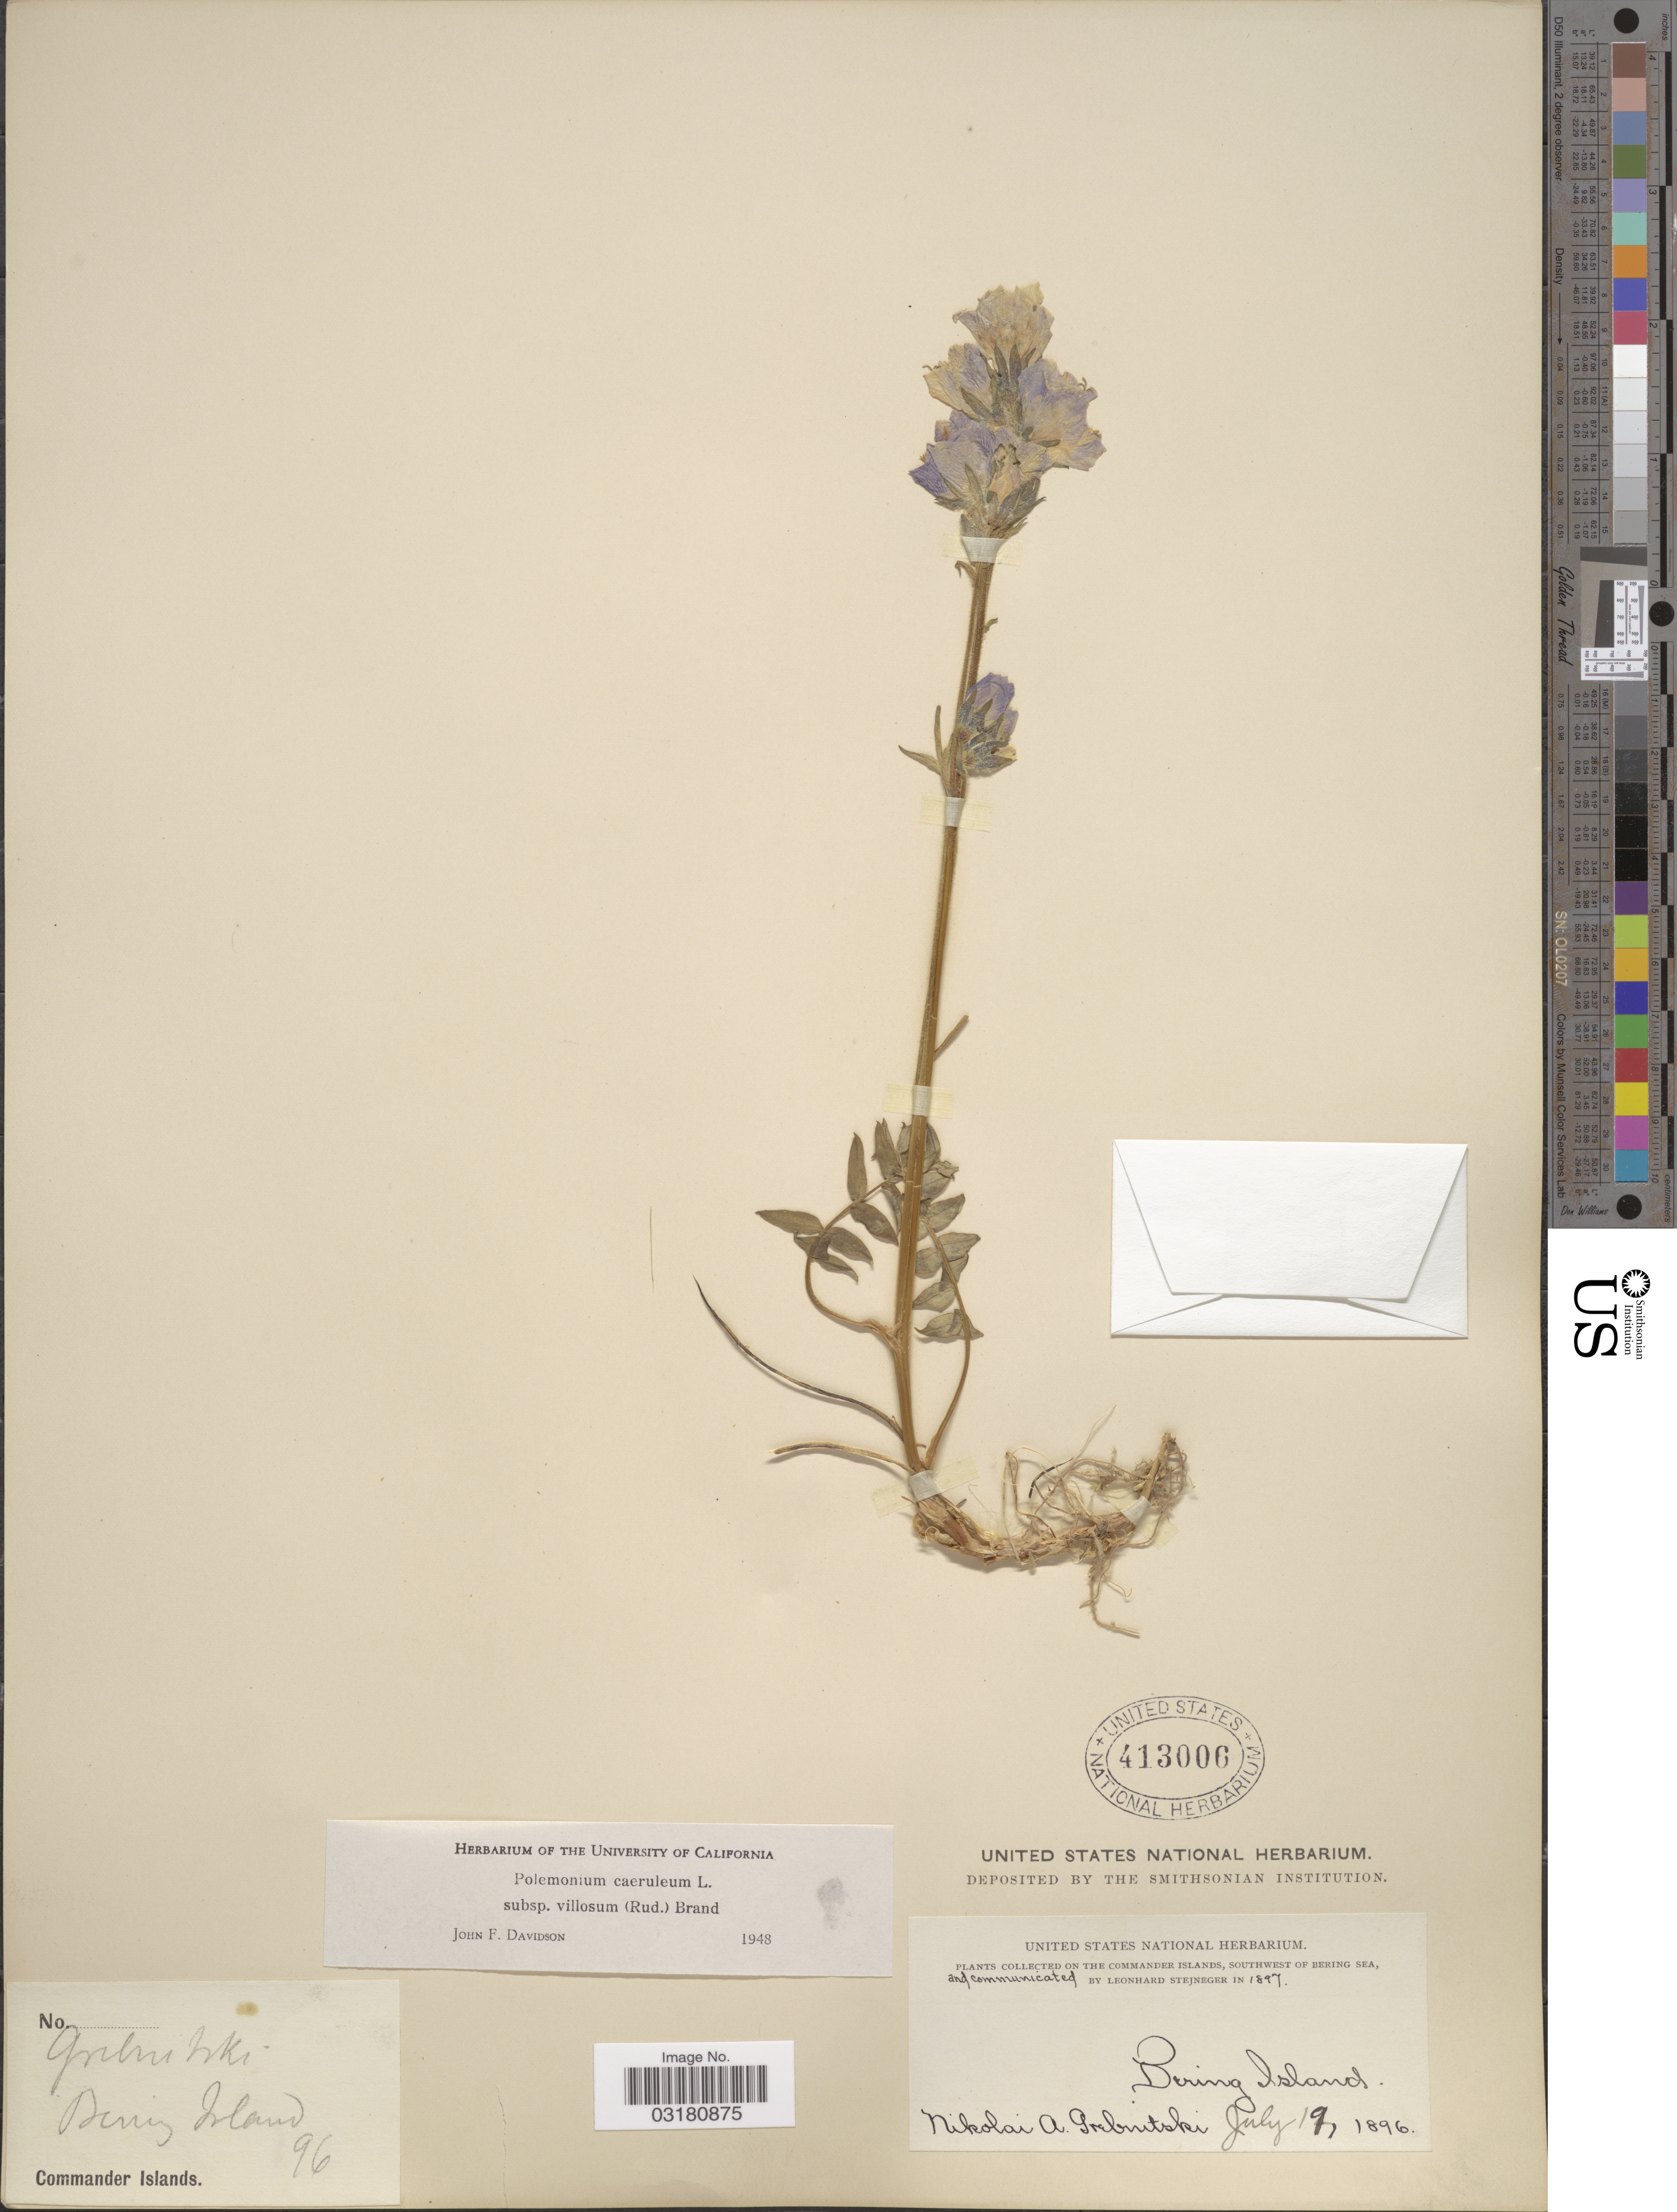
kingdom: Plantae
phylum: Tracheophyta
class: Magnoliopsida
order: Ericales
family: Polemoniaceae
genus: Polemonium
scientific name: Polemonium caeruleum subsp. villosum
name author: (Rudolph ex Georgi) Brand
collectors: N. Grebritski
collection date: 1896-07-19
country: Russian Federation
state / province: Kamchatka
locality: Southwest of Bering Sea. Bering Island.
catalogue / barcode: US 413006